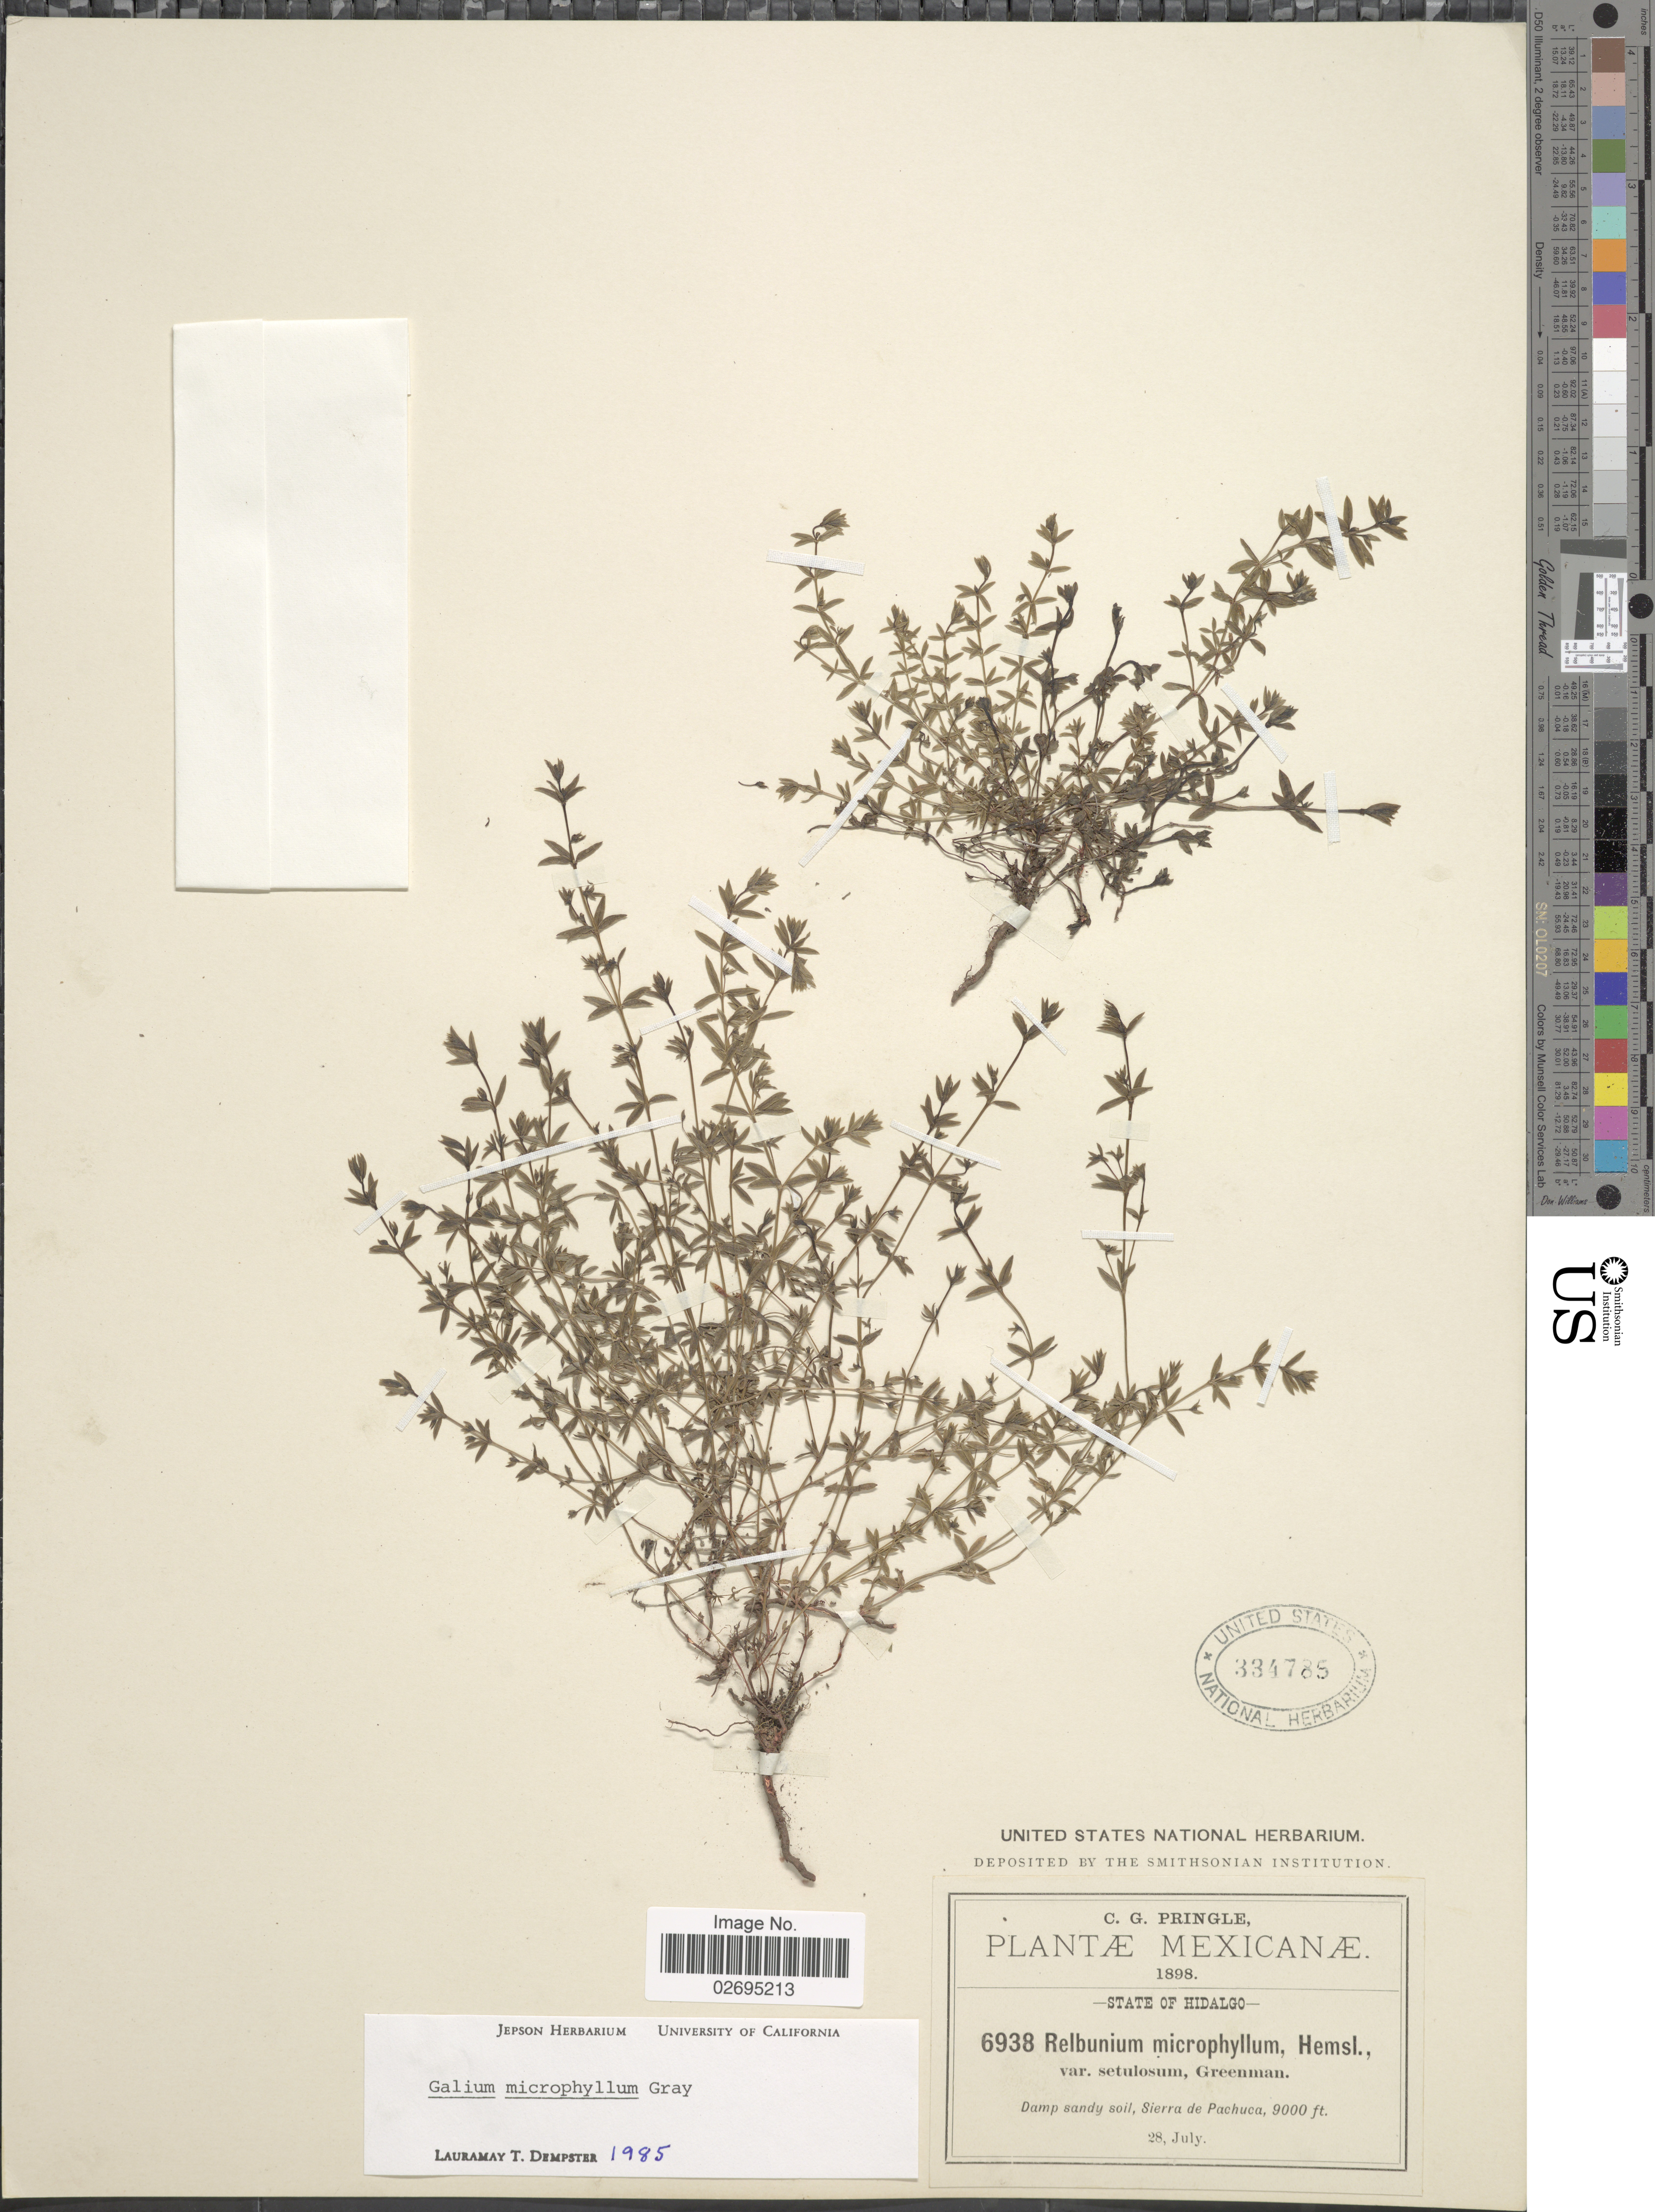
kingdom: Plantae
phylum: Tracheophyta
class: Magnoliopsida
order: Gentianales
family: Rubiaceae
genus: Galium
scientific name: Galium microphyllum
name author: A. Gray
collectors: C. G. Pringle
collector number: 6938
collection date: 1898-07-28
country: Mexico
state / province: Hidalgo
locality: Sierra de Pachuca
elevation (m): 2743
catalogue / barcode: US 334785